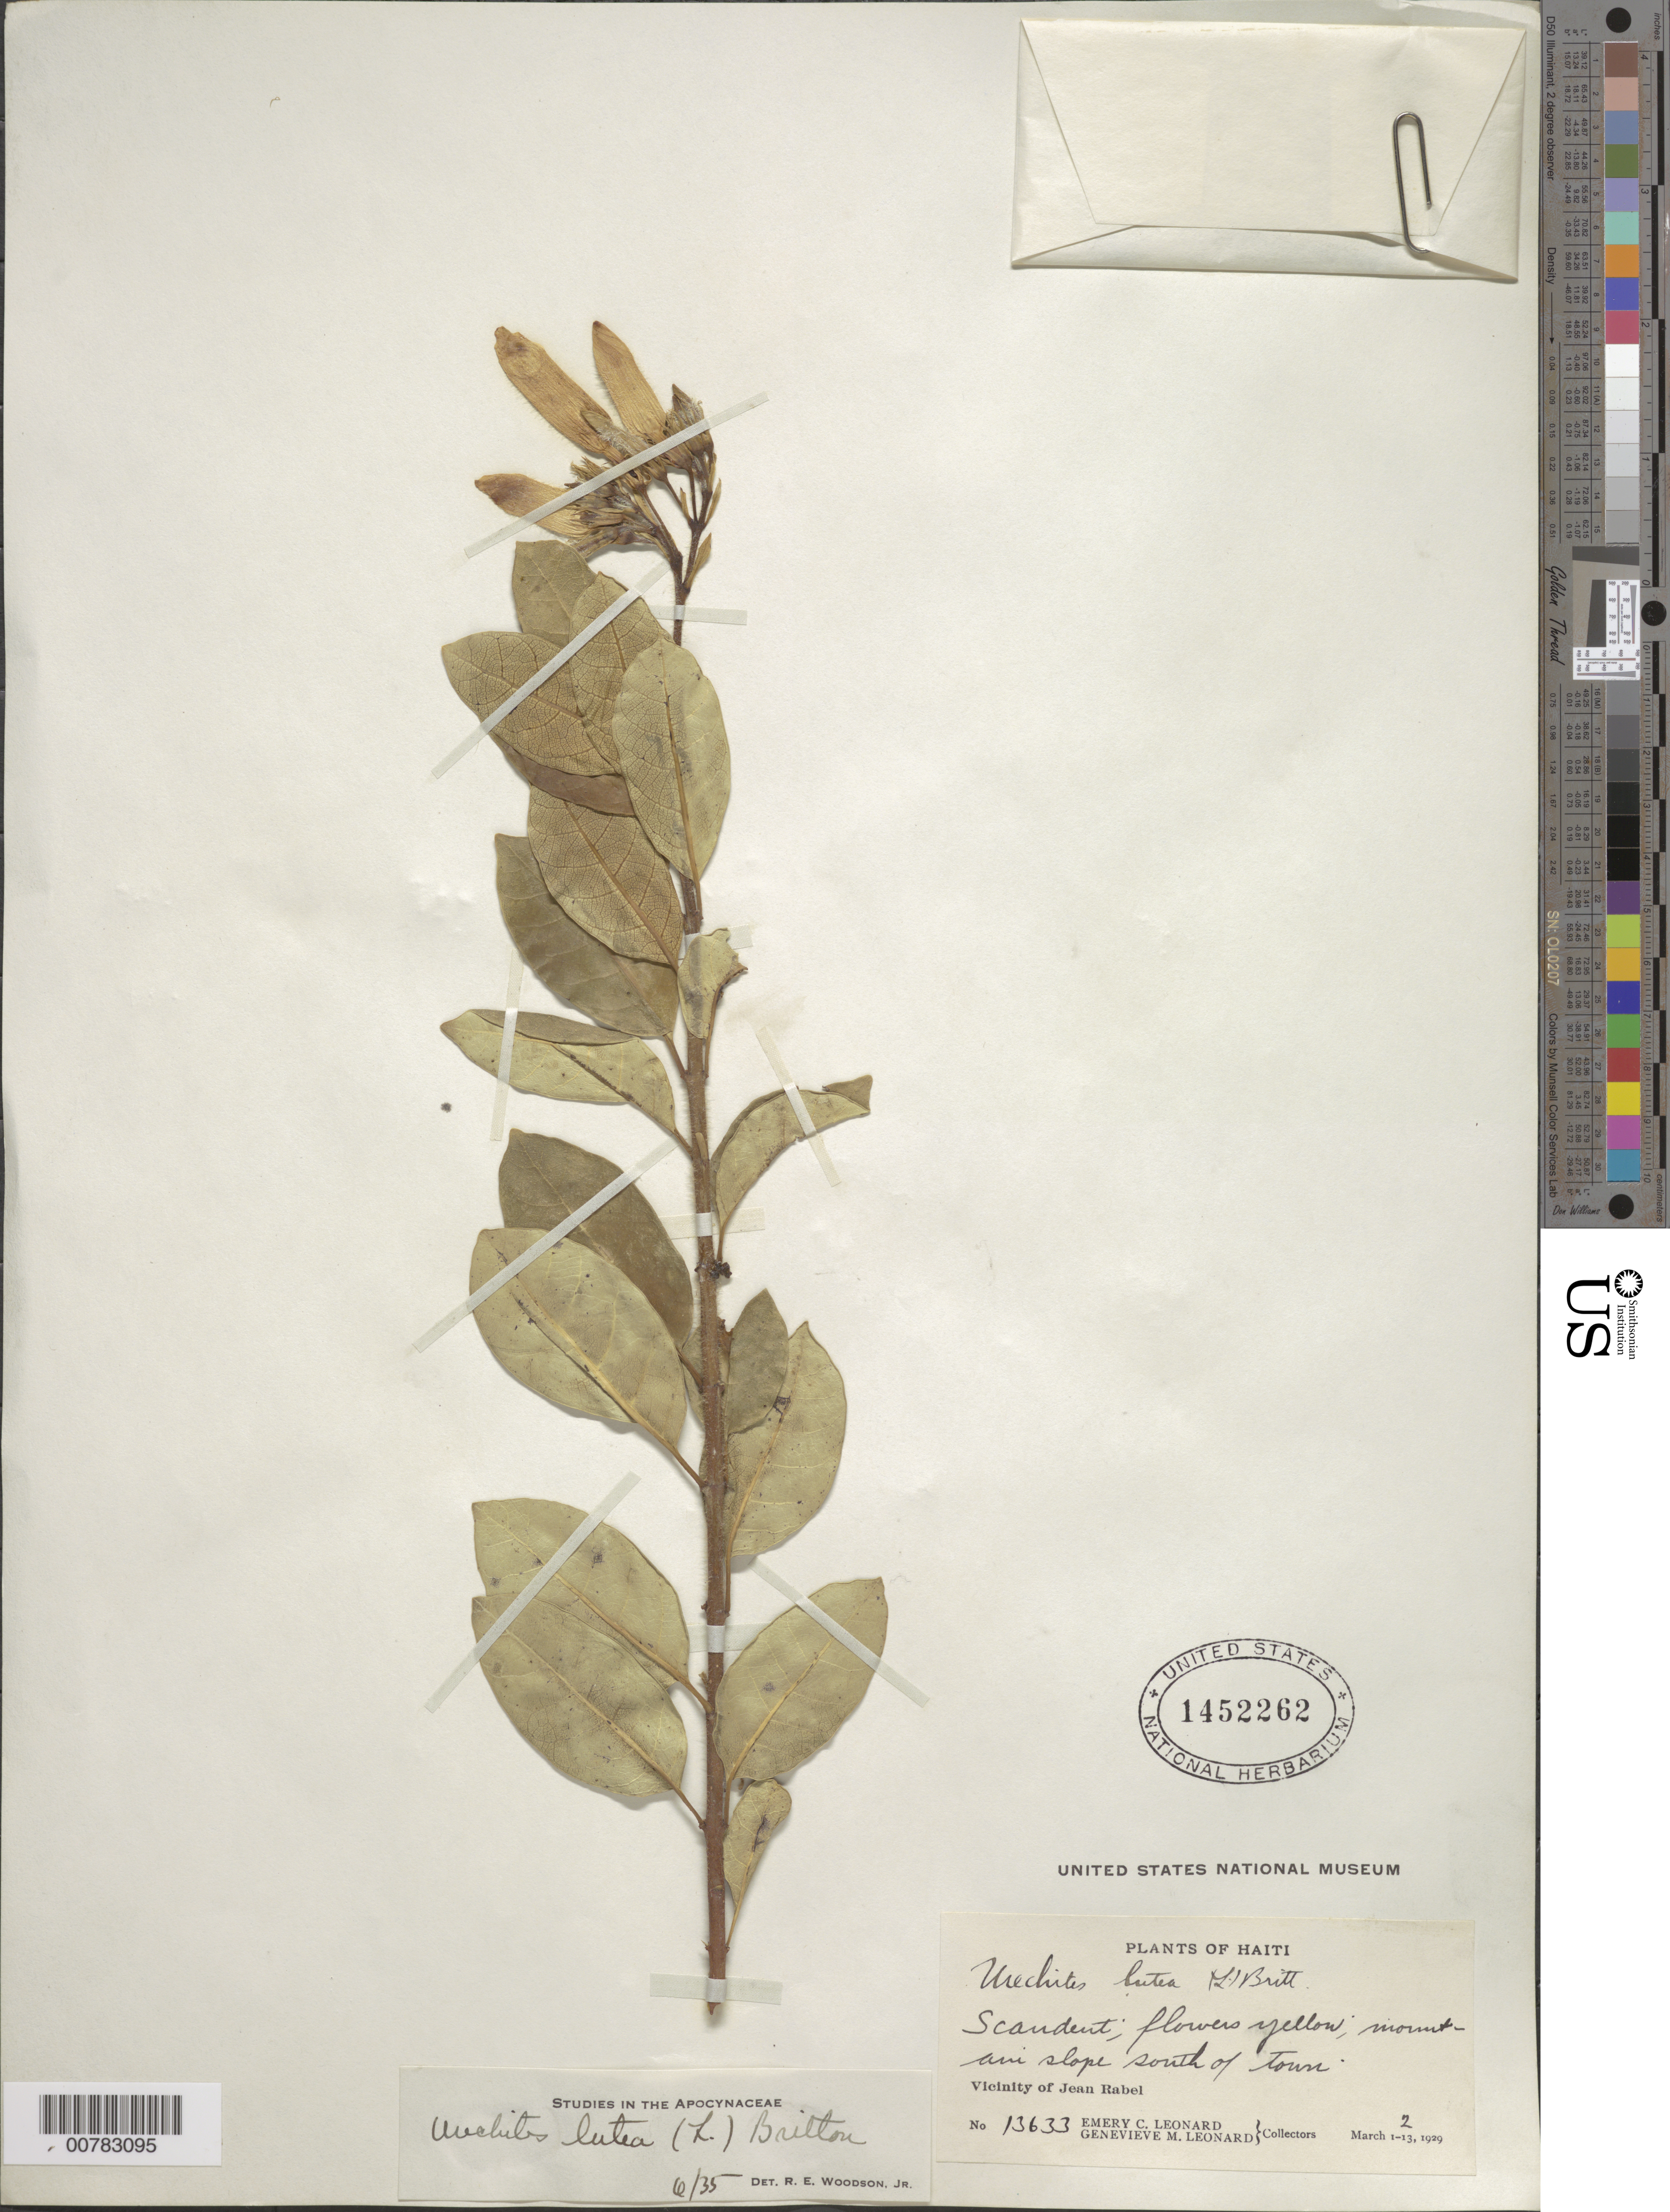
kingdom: Plantae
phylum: Tracheophyta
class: Magnoliopsida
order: Gentianales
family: Apocynaceae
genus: Pentalinon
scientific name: Pentalinon luteum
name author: (L.) B.F. Hansen & Wunderlin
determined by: Woodson, R. E., Jr.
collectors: E. C. Leonard & G. M. Leonard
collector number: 13633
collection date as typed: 02 Mar 1929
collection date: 1929-03-02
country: Haiti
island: Hispaniola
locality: Vicinity of Jean Rabel, south of town.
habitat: Mountain slope.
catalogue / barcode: US 1452262